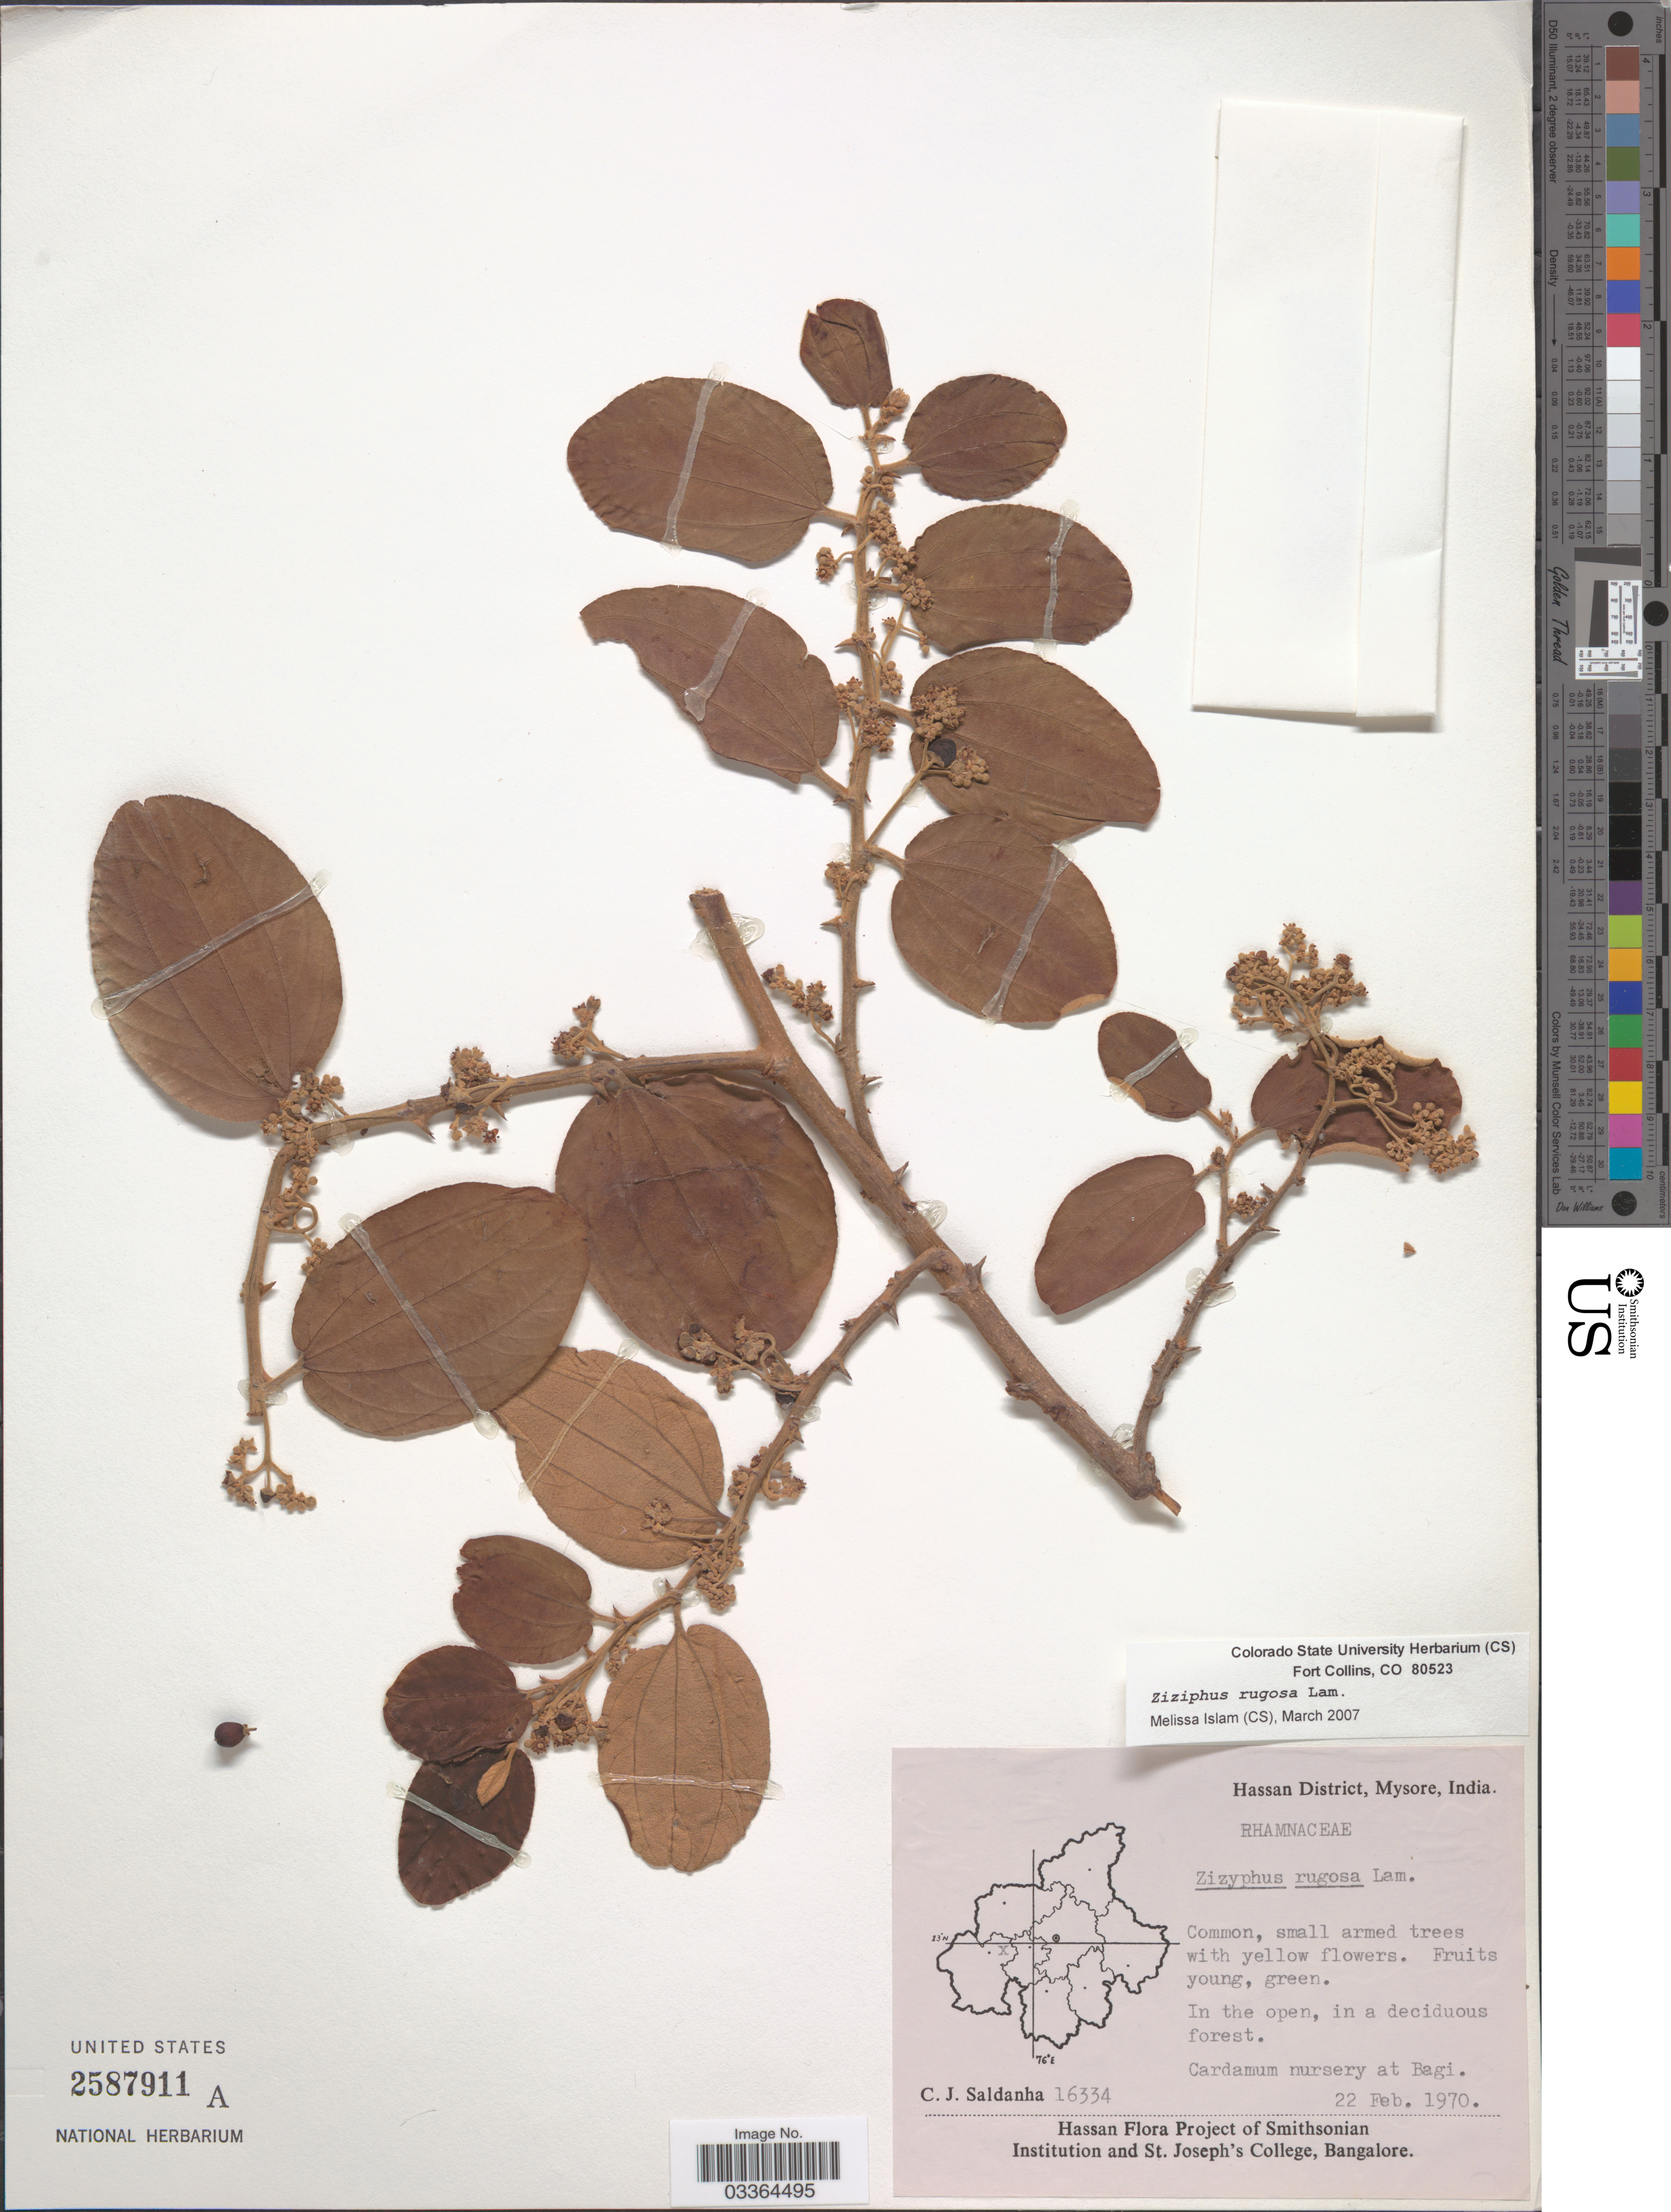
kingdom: Plantae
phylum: Tracheophyta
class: Magnoliopsida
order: Rosales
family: Rhamnaceae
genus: Ziziphus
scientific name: Ziziphus rugosa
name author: Lam.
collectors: C. J. Saldanha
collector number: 16334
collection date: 1970-02-22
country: India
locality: Hassan District, Mysore. Cardamum nursery at Bagi.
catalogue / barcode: US 2587911A